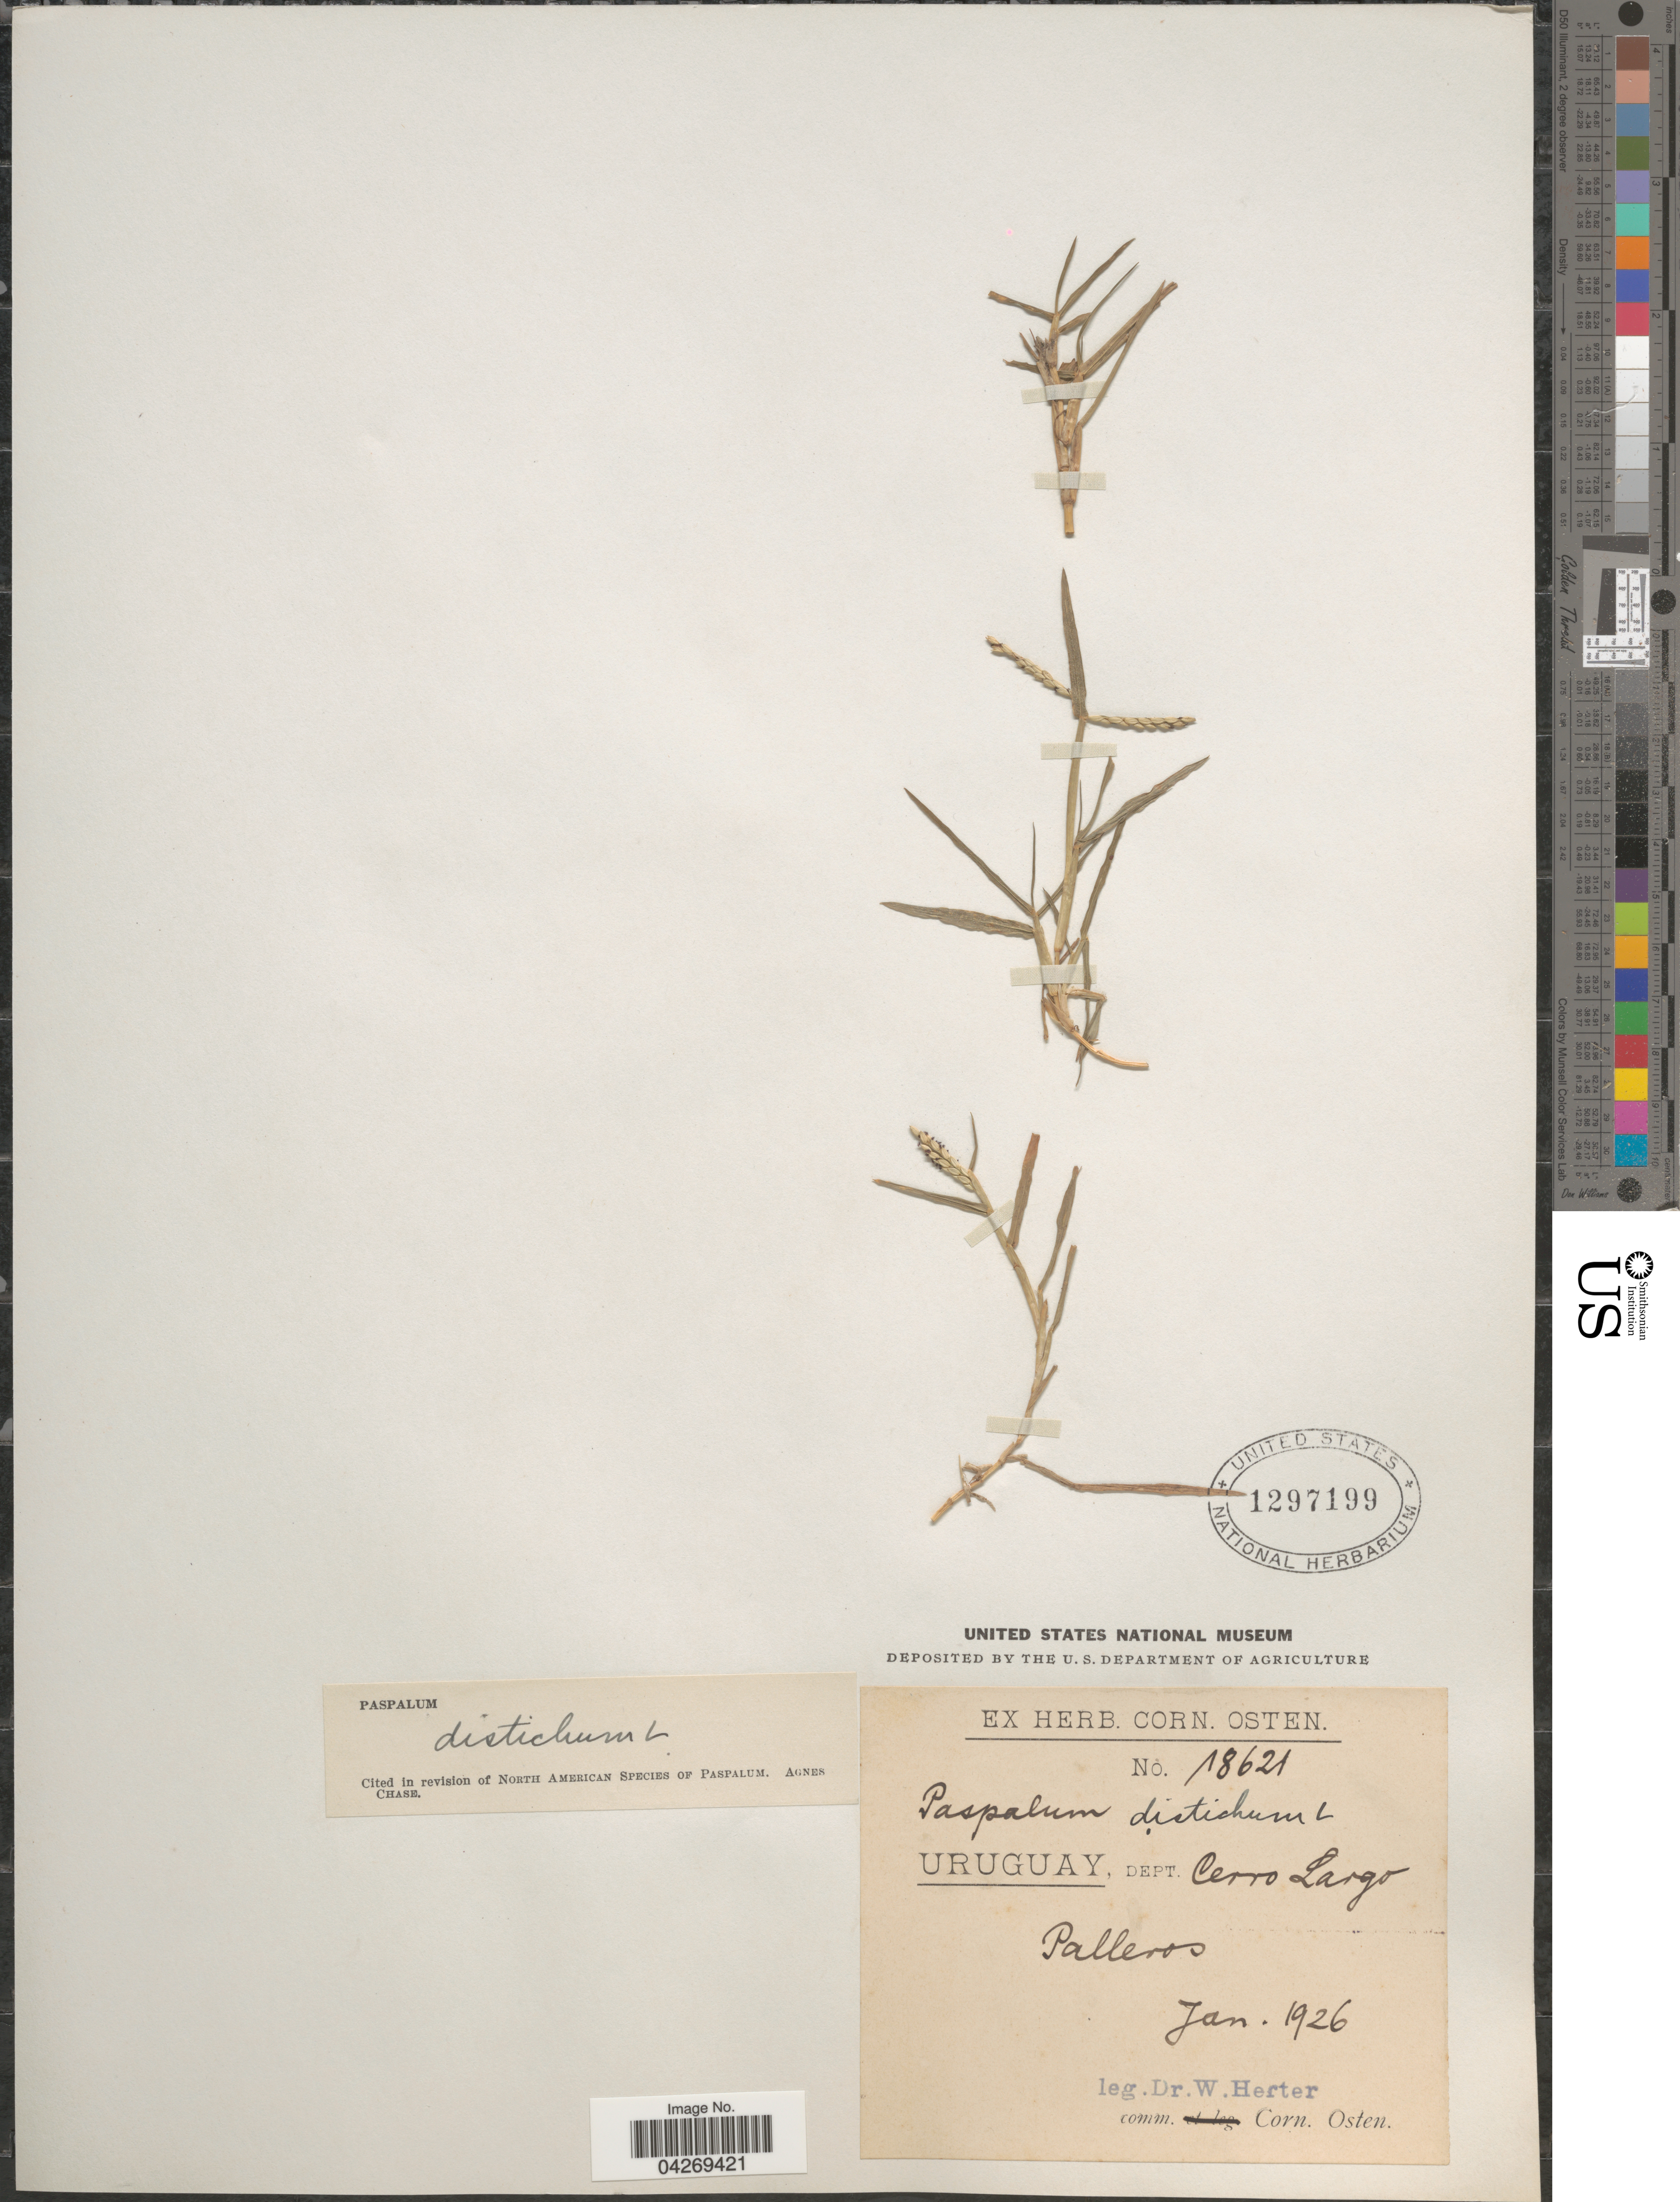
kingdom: Plantae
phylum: Tracheophyta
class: Liliopsida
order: Poales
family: Poaceae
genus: Paspalum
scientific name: Paspalum distichum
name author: L.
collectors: W. G. Herter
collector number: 18621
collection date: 1926-01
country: Uruguay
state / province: Cerro Largo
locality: Dept. Cerro Largo. Palleros.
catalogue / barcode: US 1297199